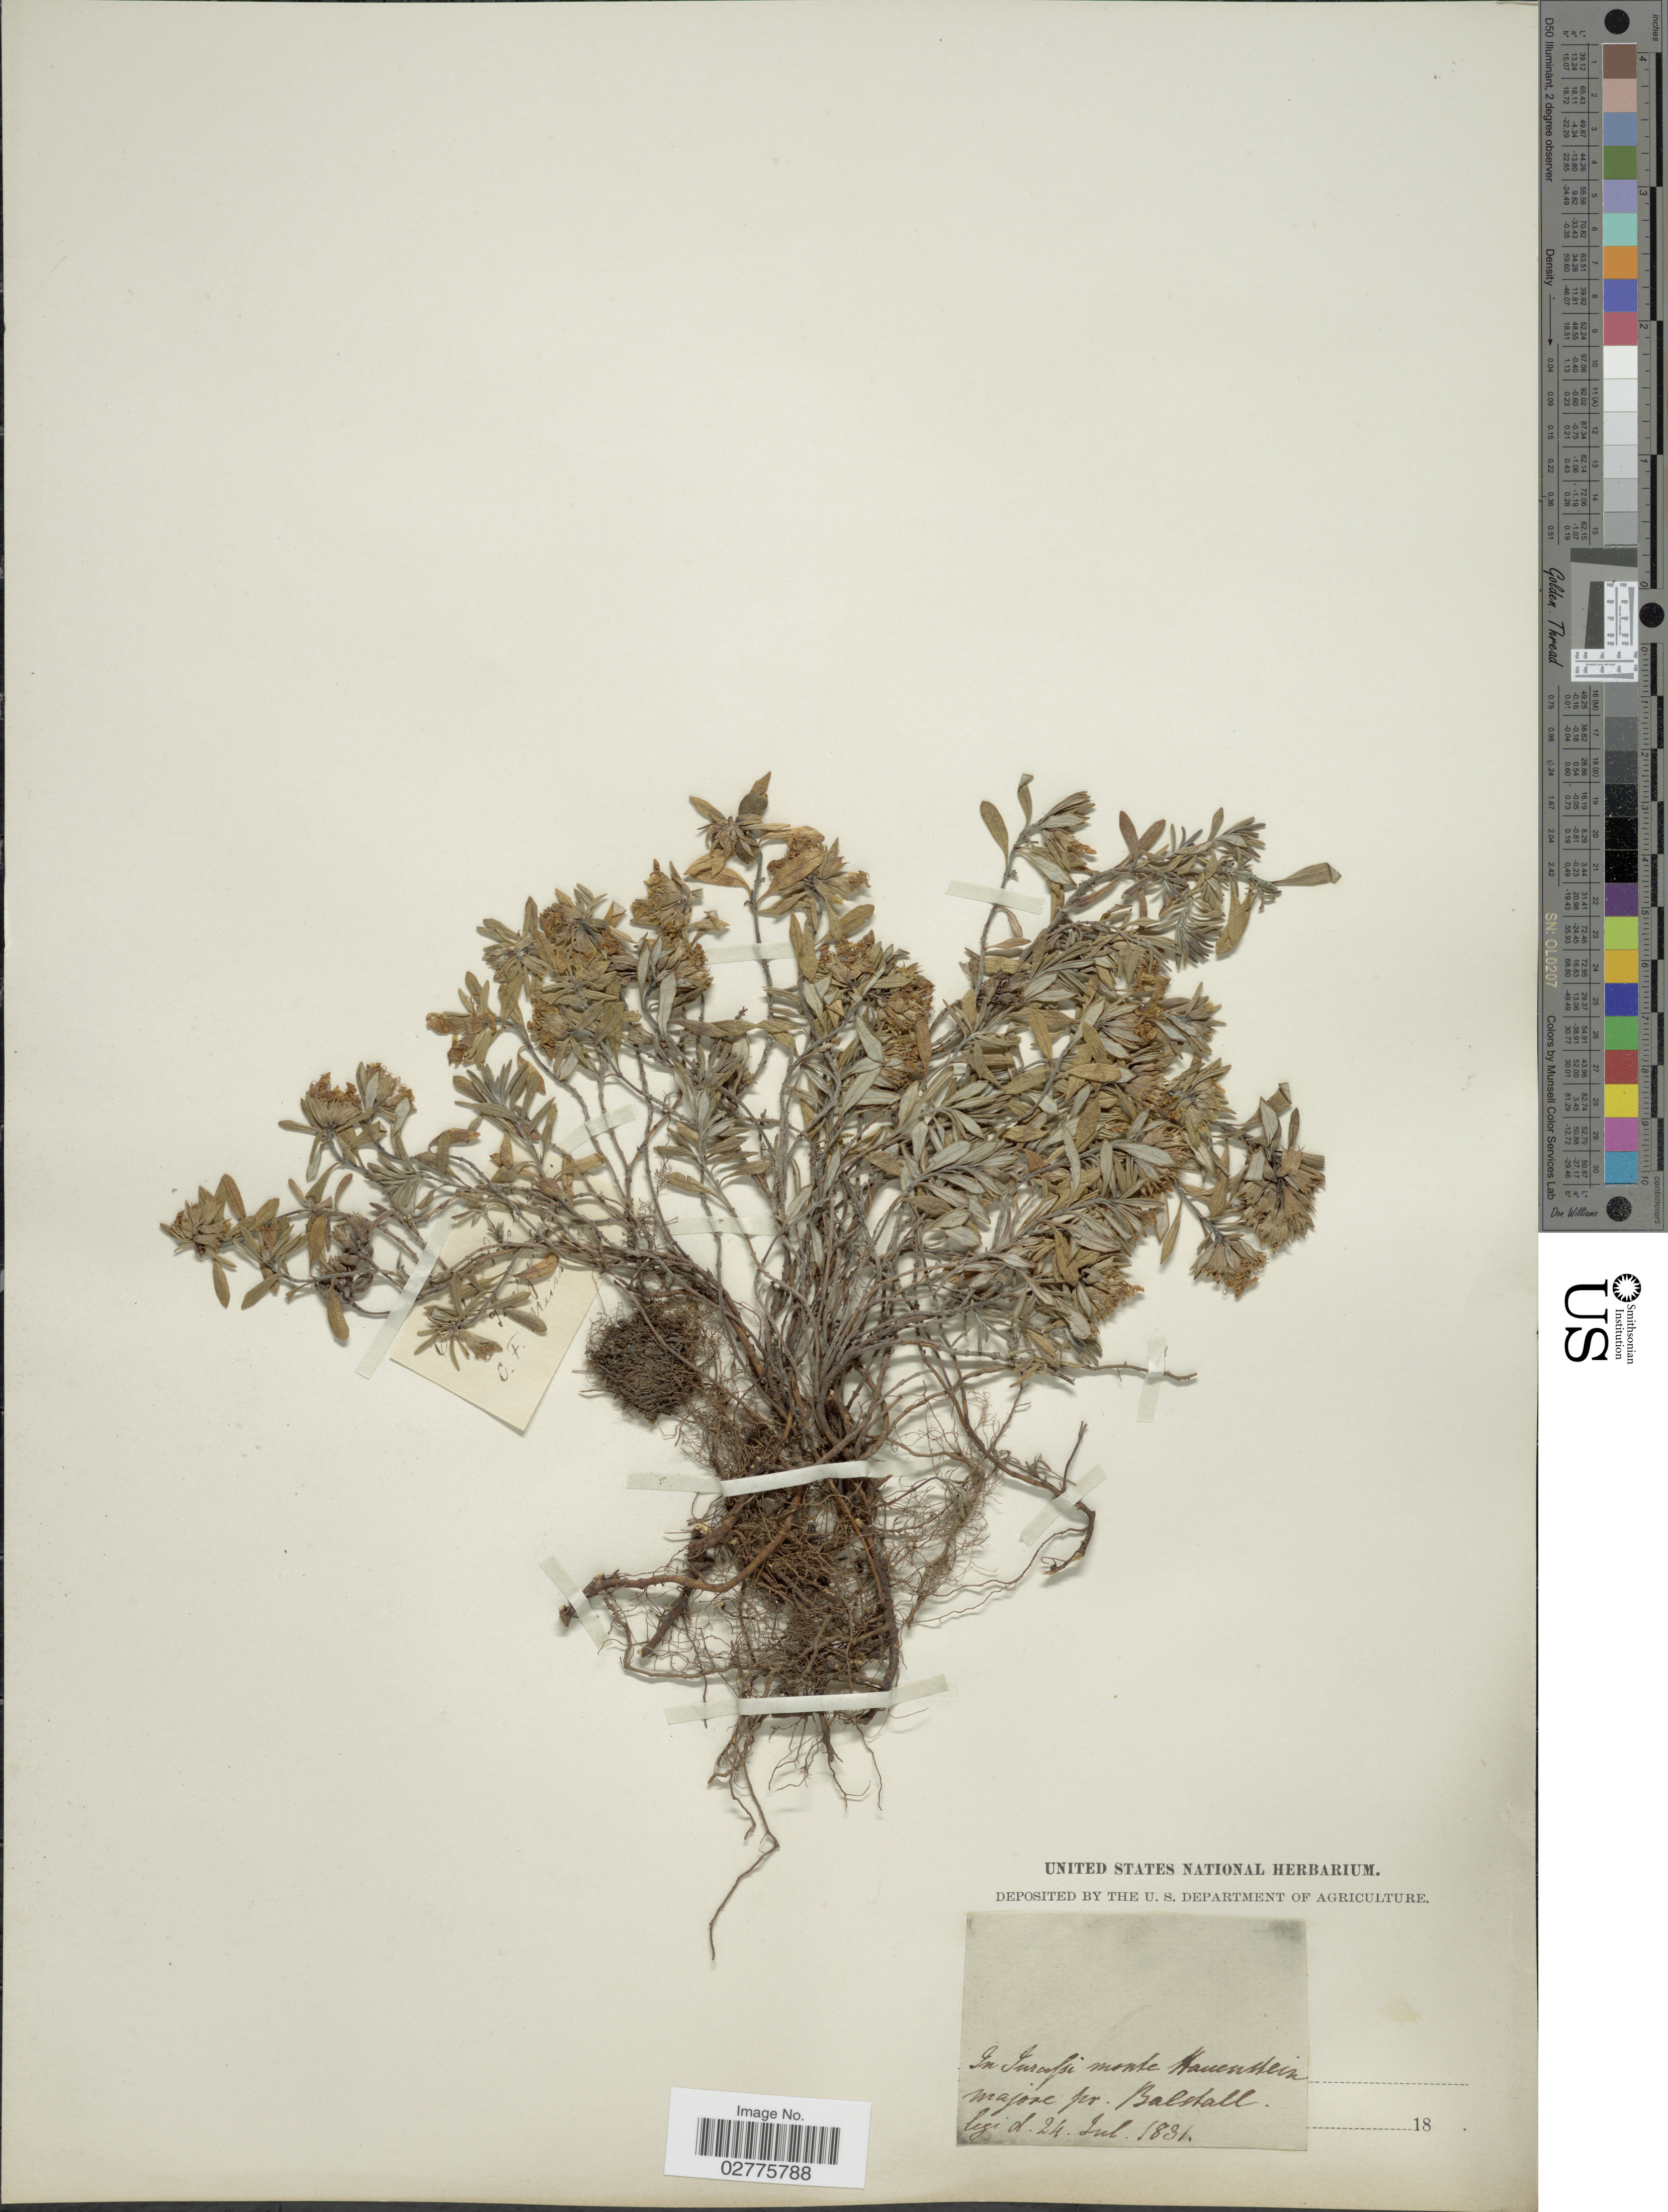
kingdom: Plantae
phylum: Tracheophyta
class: Magnoliopsida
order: Lamiales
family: Lamiaceae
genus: Teucrium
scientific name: Teucrium montanum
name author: L.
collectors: C. F. W. Meissner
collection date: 1831-07-24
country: Germany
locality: In Turassi monte Hauenstein majore pr. Balstall.